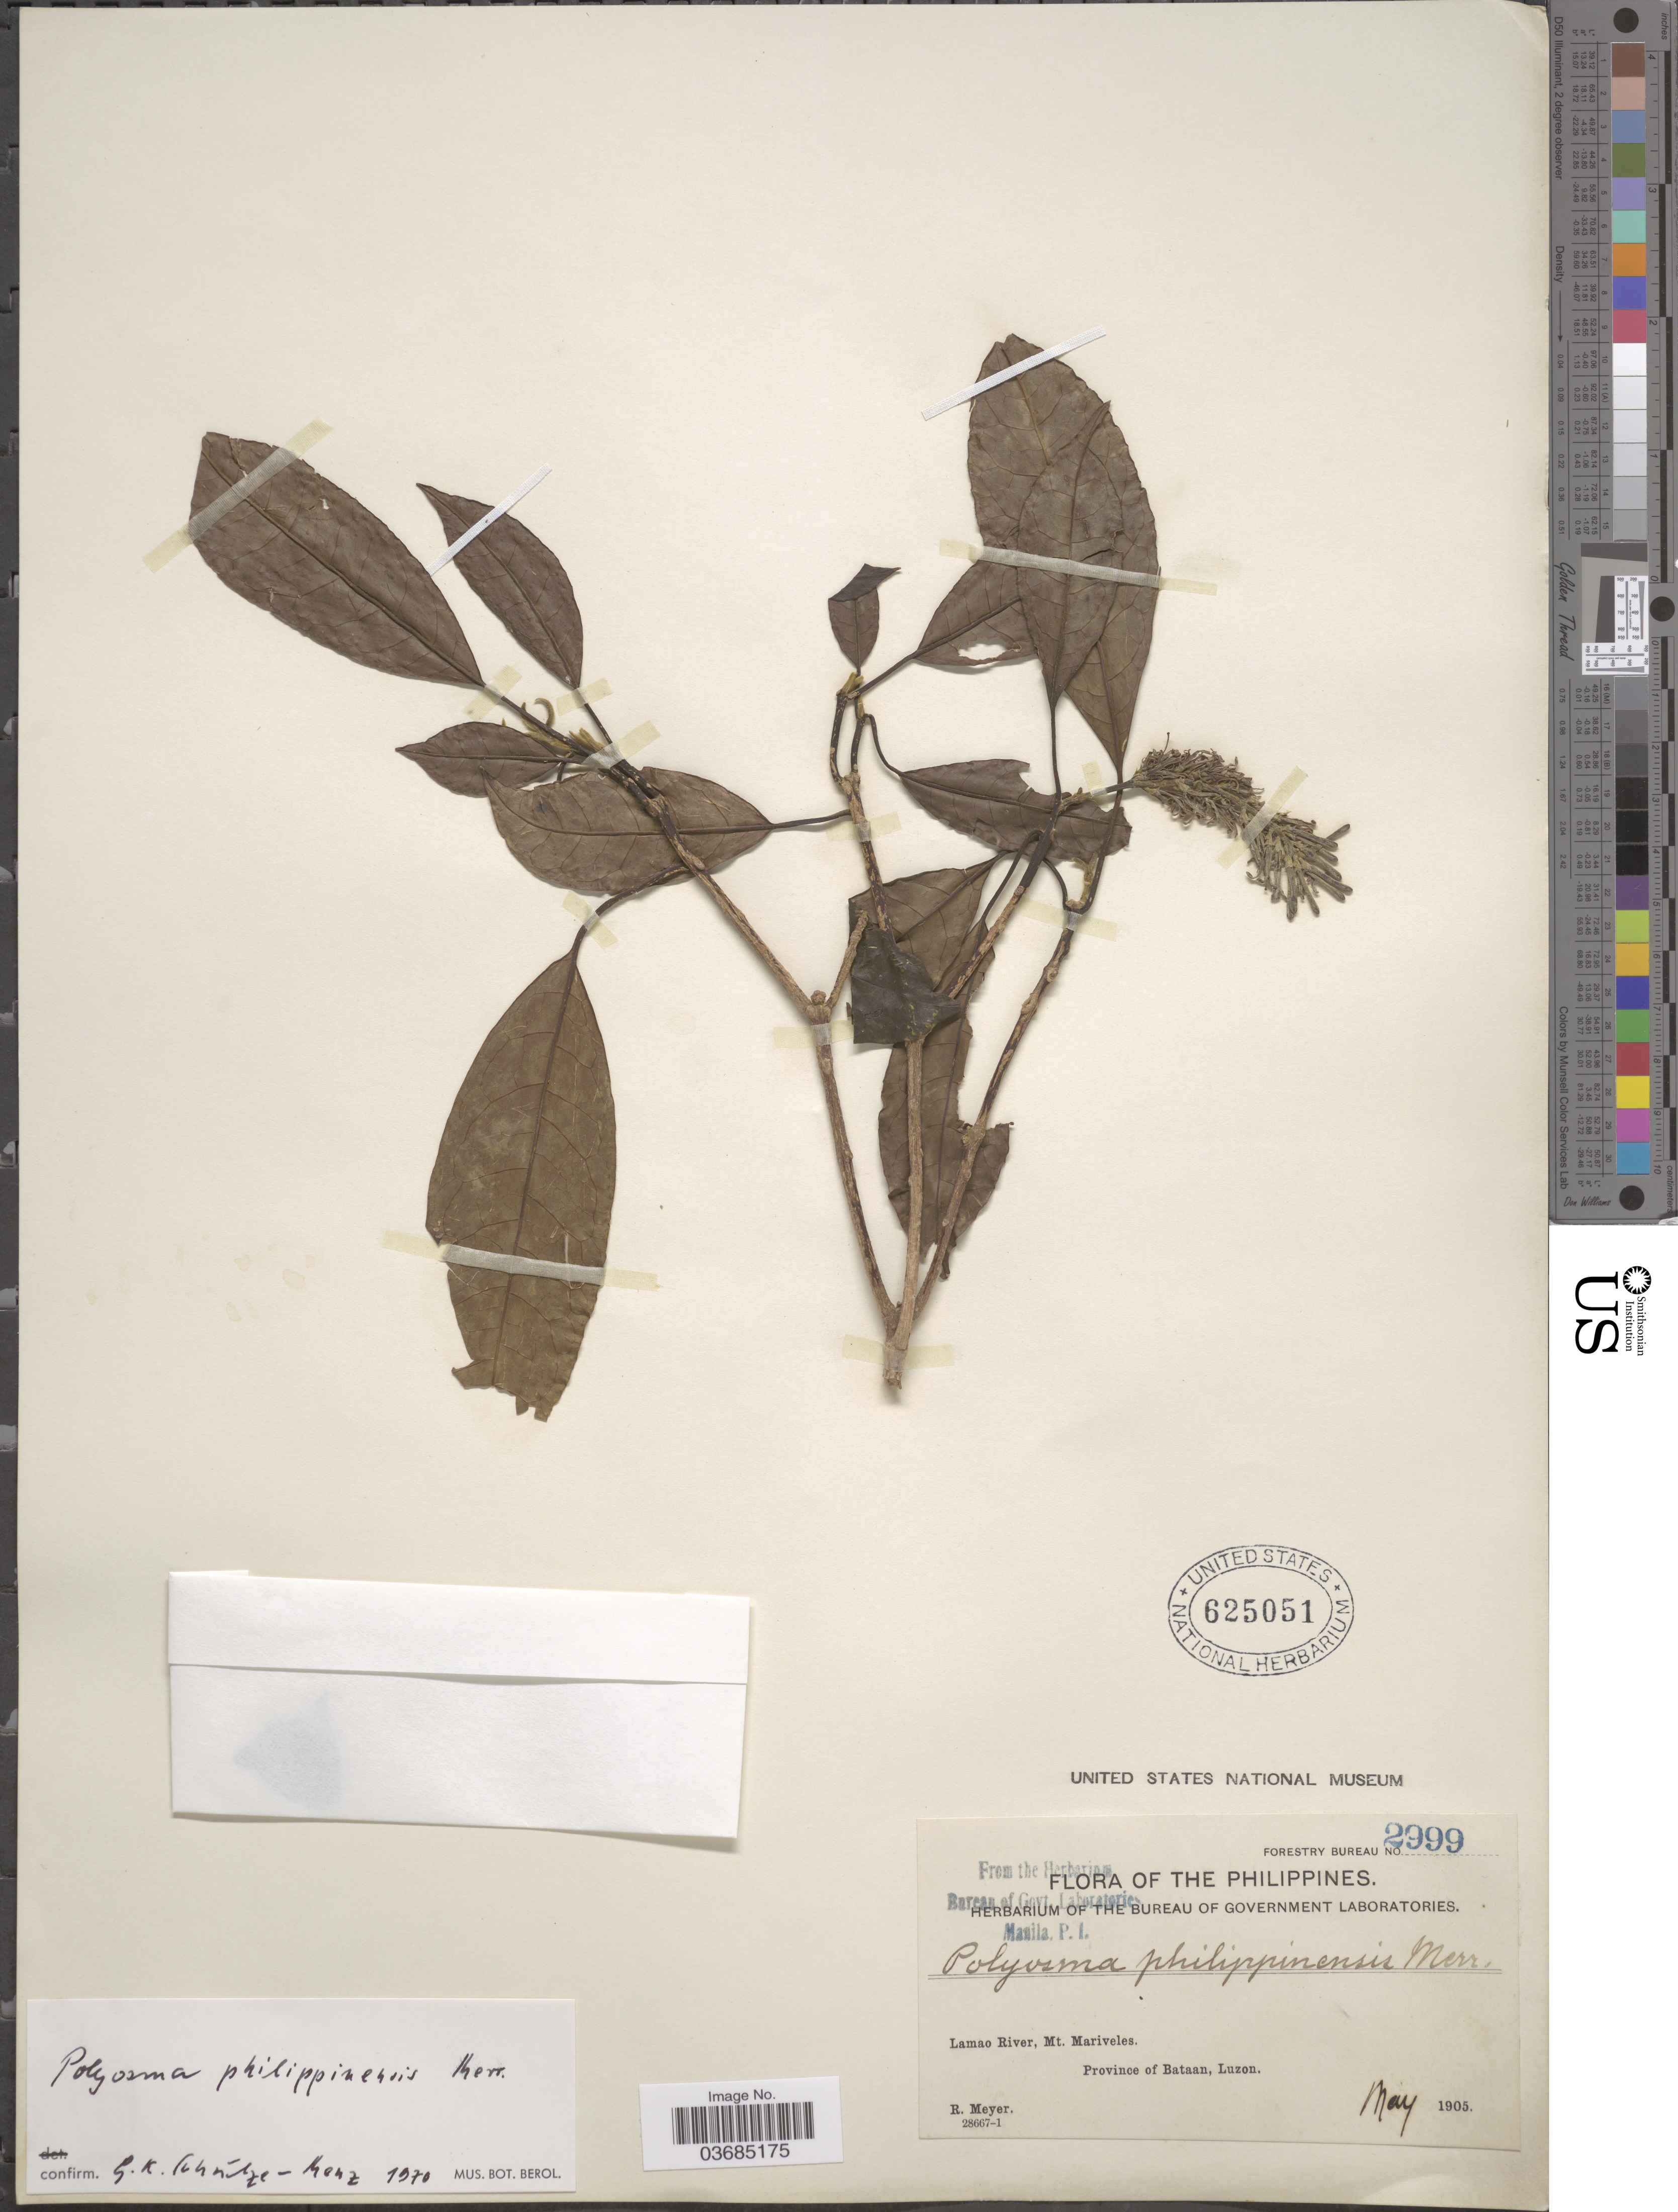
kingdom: Plantae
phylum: Tracheophyta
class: Magnoliopsida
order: Escalloniales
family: Escalloniaceae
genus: Polyosma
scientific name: Polyosma philippinensis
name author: Merr.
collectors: R. Meyer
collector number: Forestry Bureau 2999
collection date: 1905-05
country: Philippines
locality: Lamao River, Mt. Mariveles, Province of Bataan, Luzon.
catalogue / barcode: US 625051